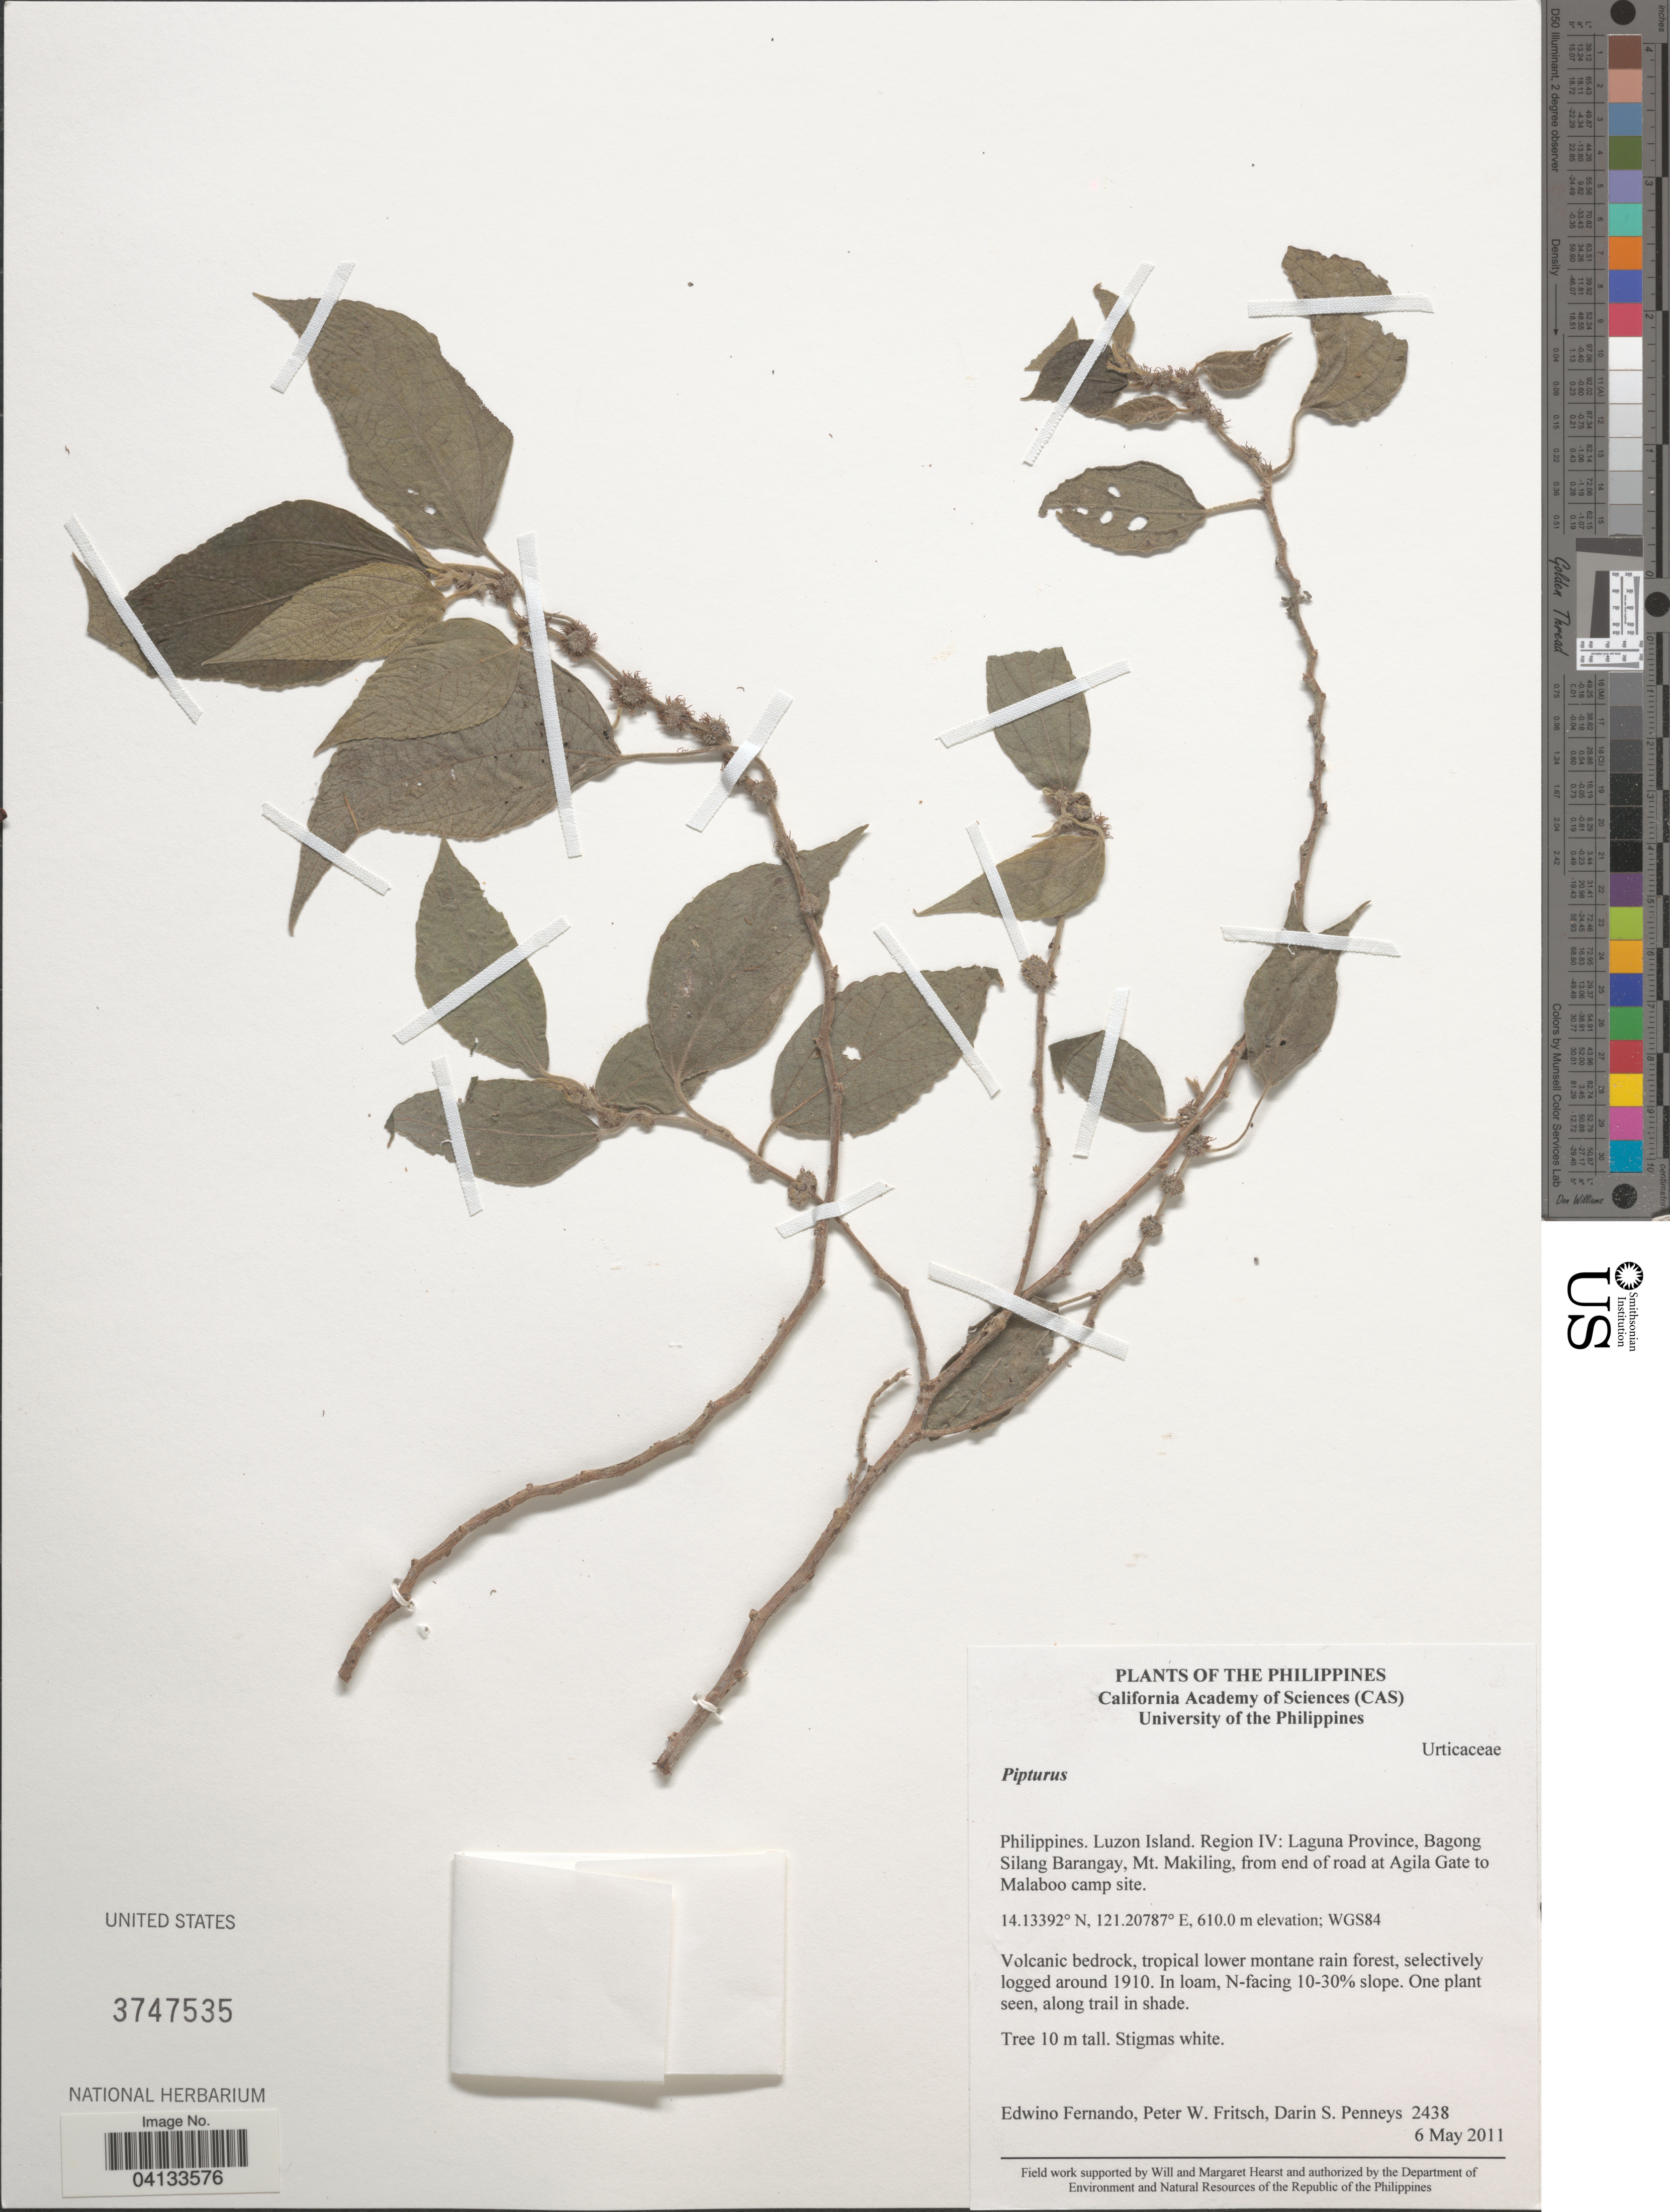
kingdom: Plantae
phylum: Tracheophyta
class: Magnoliopsida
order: Rosales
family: Urticaceae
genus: Pipturus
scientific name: Pipturus sp.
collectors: E. S. Fernando, P. W. Fritsch & D. S. Penneys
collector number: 2438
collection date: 2011-05-06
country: Philippines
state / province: Calabarzon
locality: Luzon Island. Region IV: Laguna Province, Bagong Silang Barangay, Mt. Makiling, from end of road at Agila Gate to Malaboo camp site. WGS84.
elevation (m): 610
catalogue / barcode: US 3747535